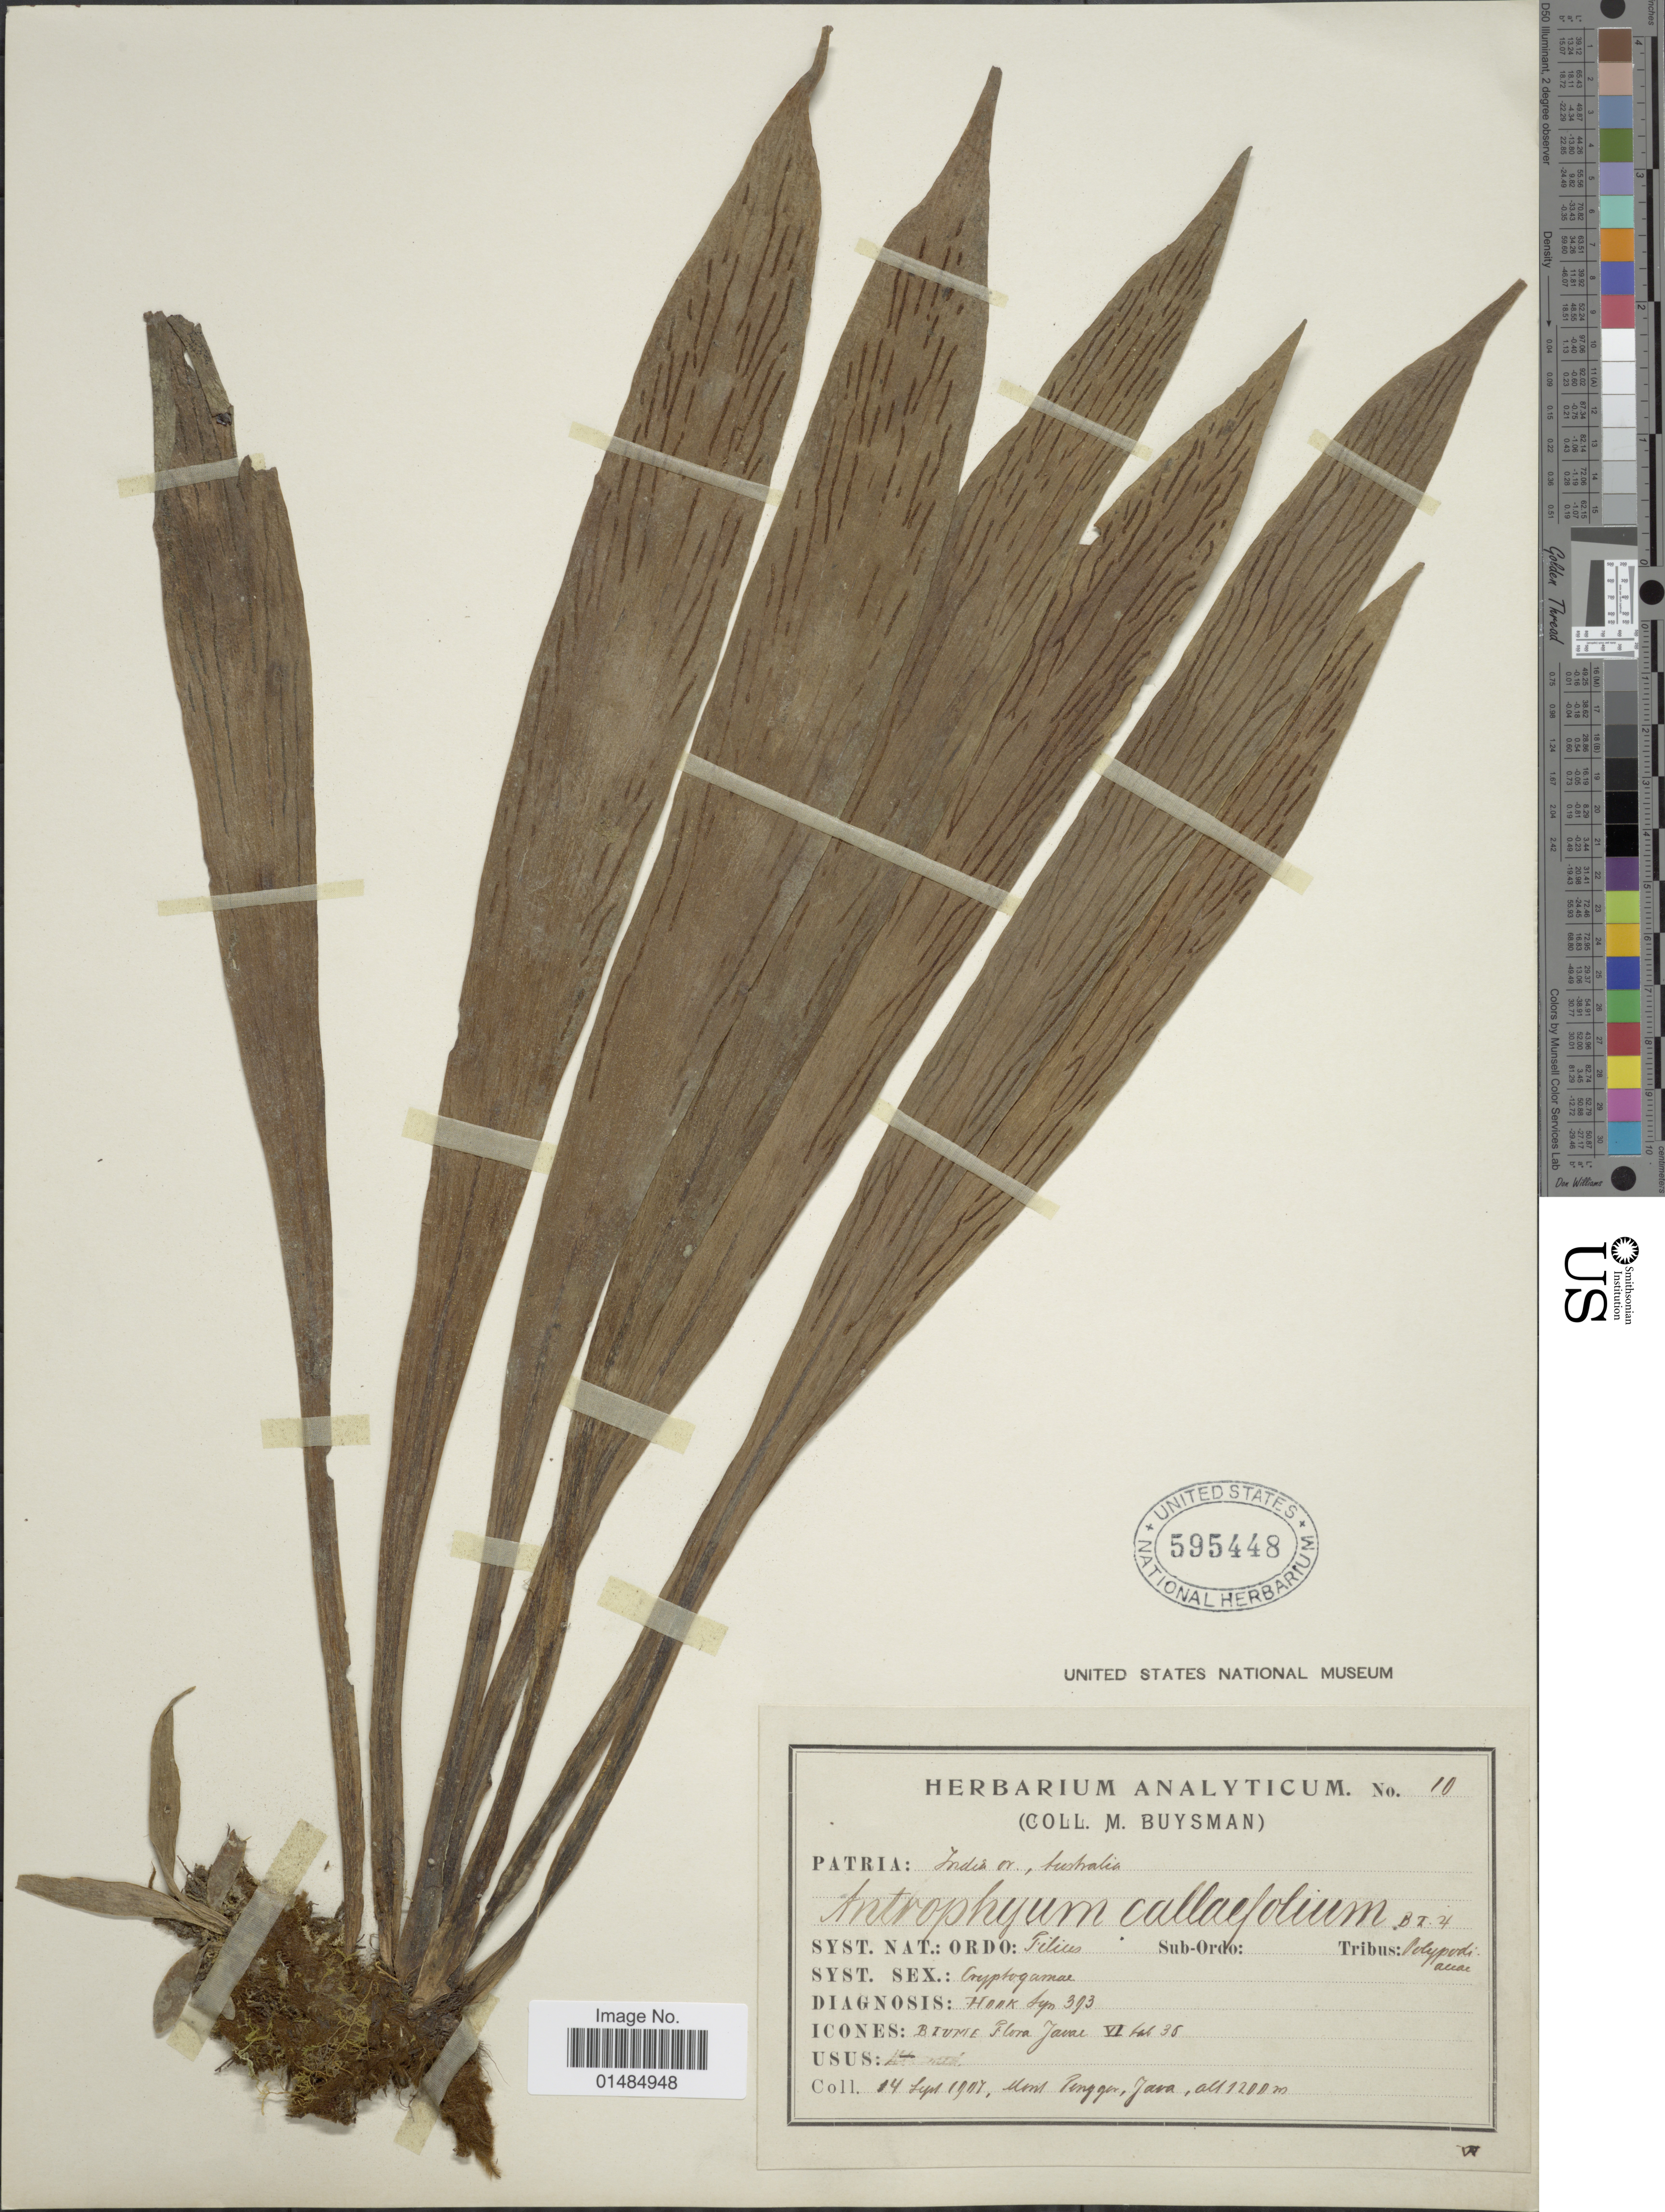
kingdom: Plantae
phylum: Tracheophyta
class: Polypodiopsida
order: Polypodiales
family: Pteridaceae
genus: Antrophyum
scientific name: Antrophyum semicostatum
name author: Blume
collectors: M. Buysman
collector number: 10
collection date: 1907-09-14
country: Indonesia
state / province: Java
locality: India or, Australia, Mont Pengger, Java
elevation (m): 1200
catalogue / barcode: US 595448